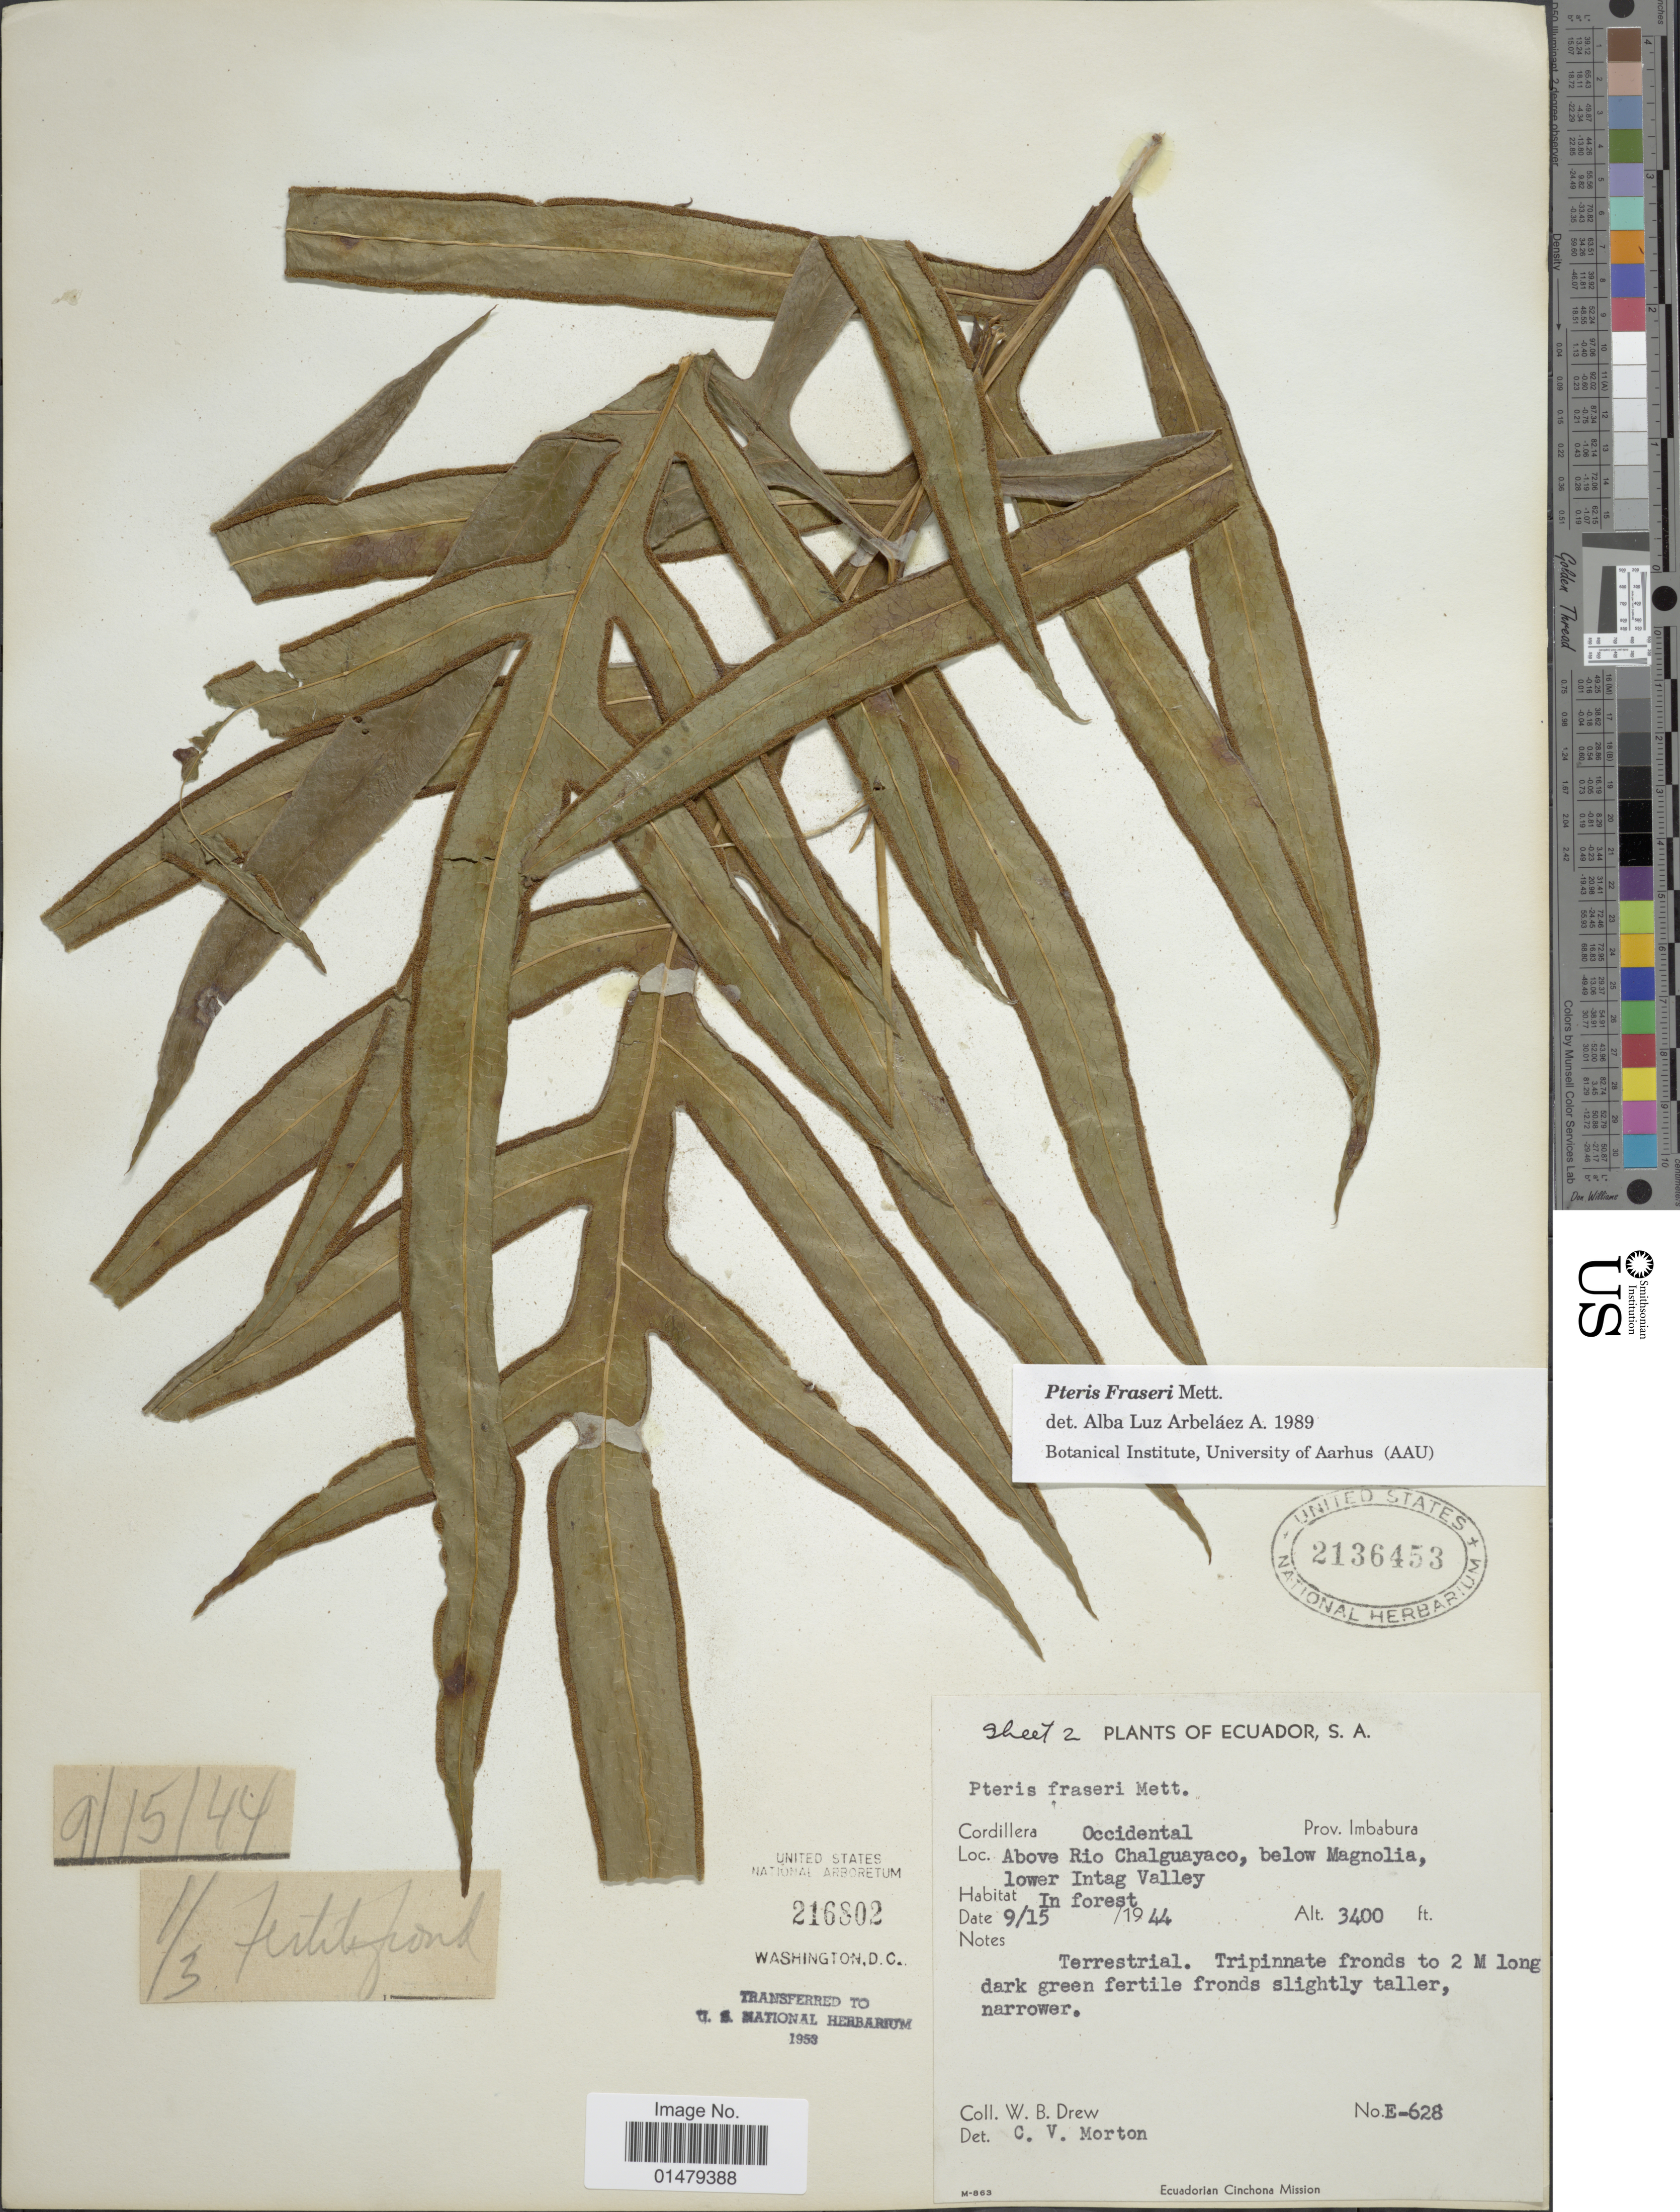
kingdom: Plantae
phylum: Tracheophyta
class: Polypodiopsida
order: Polypodiales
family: Pteridaceae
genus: Pteris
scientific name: Pteris fraseri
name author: Mett. ex Kuhn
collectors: W. B. Drew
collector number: E-628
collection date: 1944-09-15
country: Ecuador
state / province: Imbabura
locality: S. A. Cordillera Occidental. Prov. Imbabura. Above Rio Chalguayaco, below Magnolia, lower Intag Valley.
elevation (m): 1036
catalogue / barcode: US 2136453